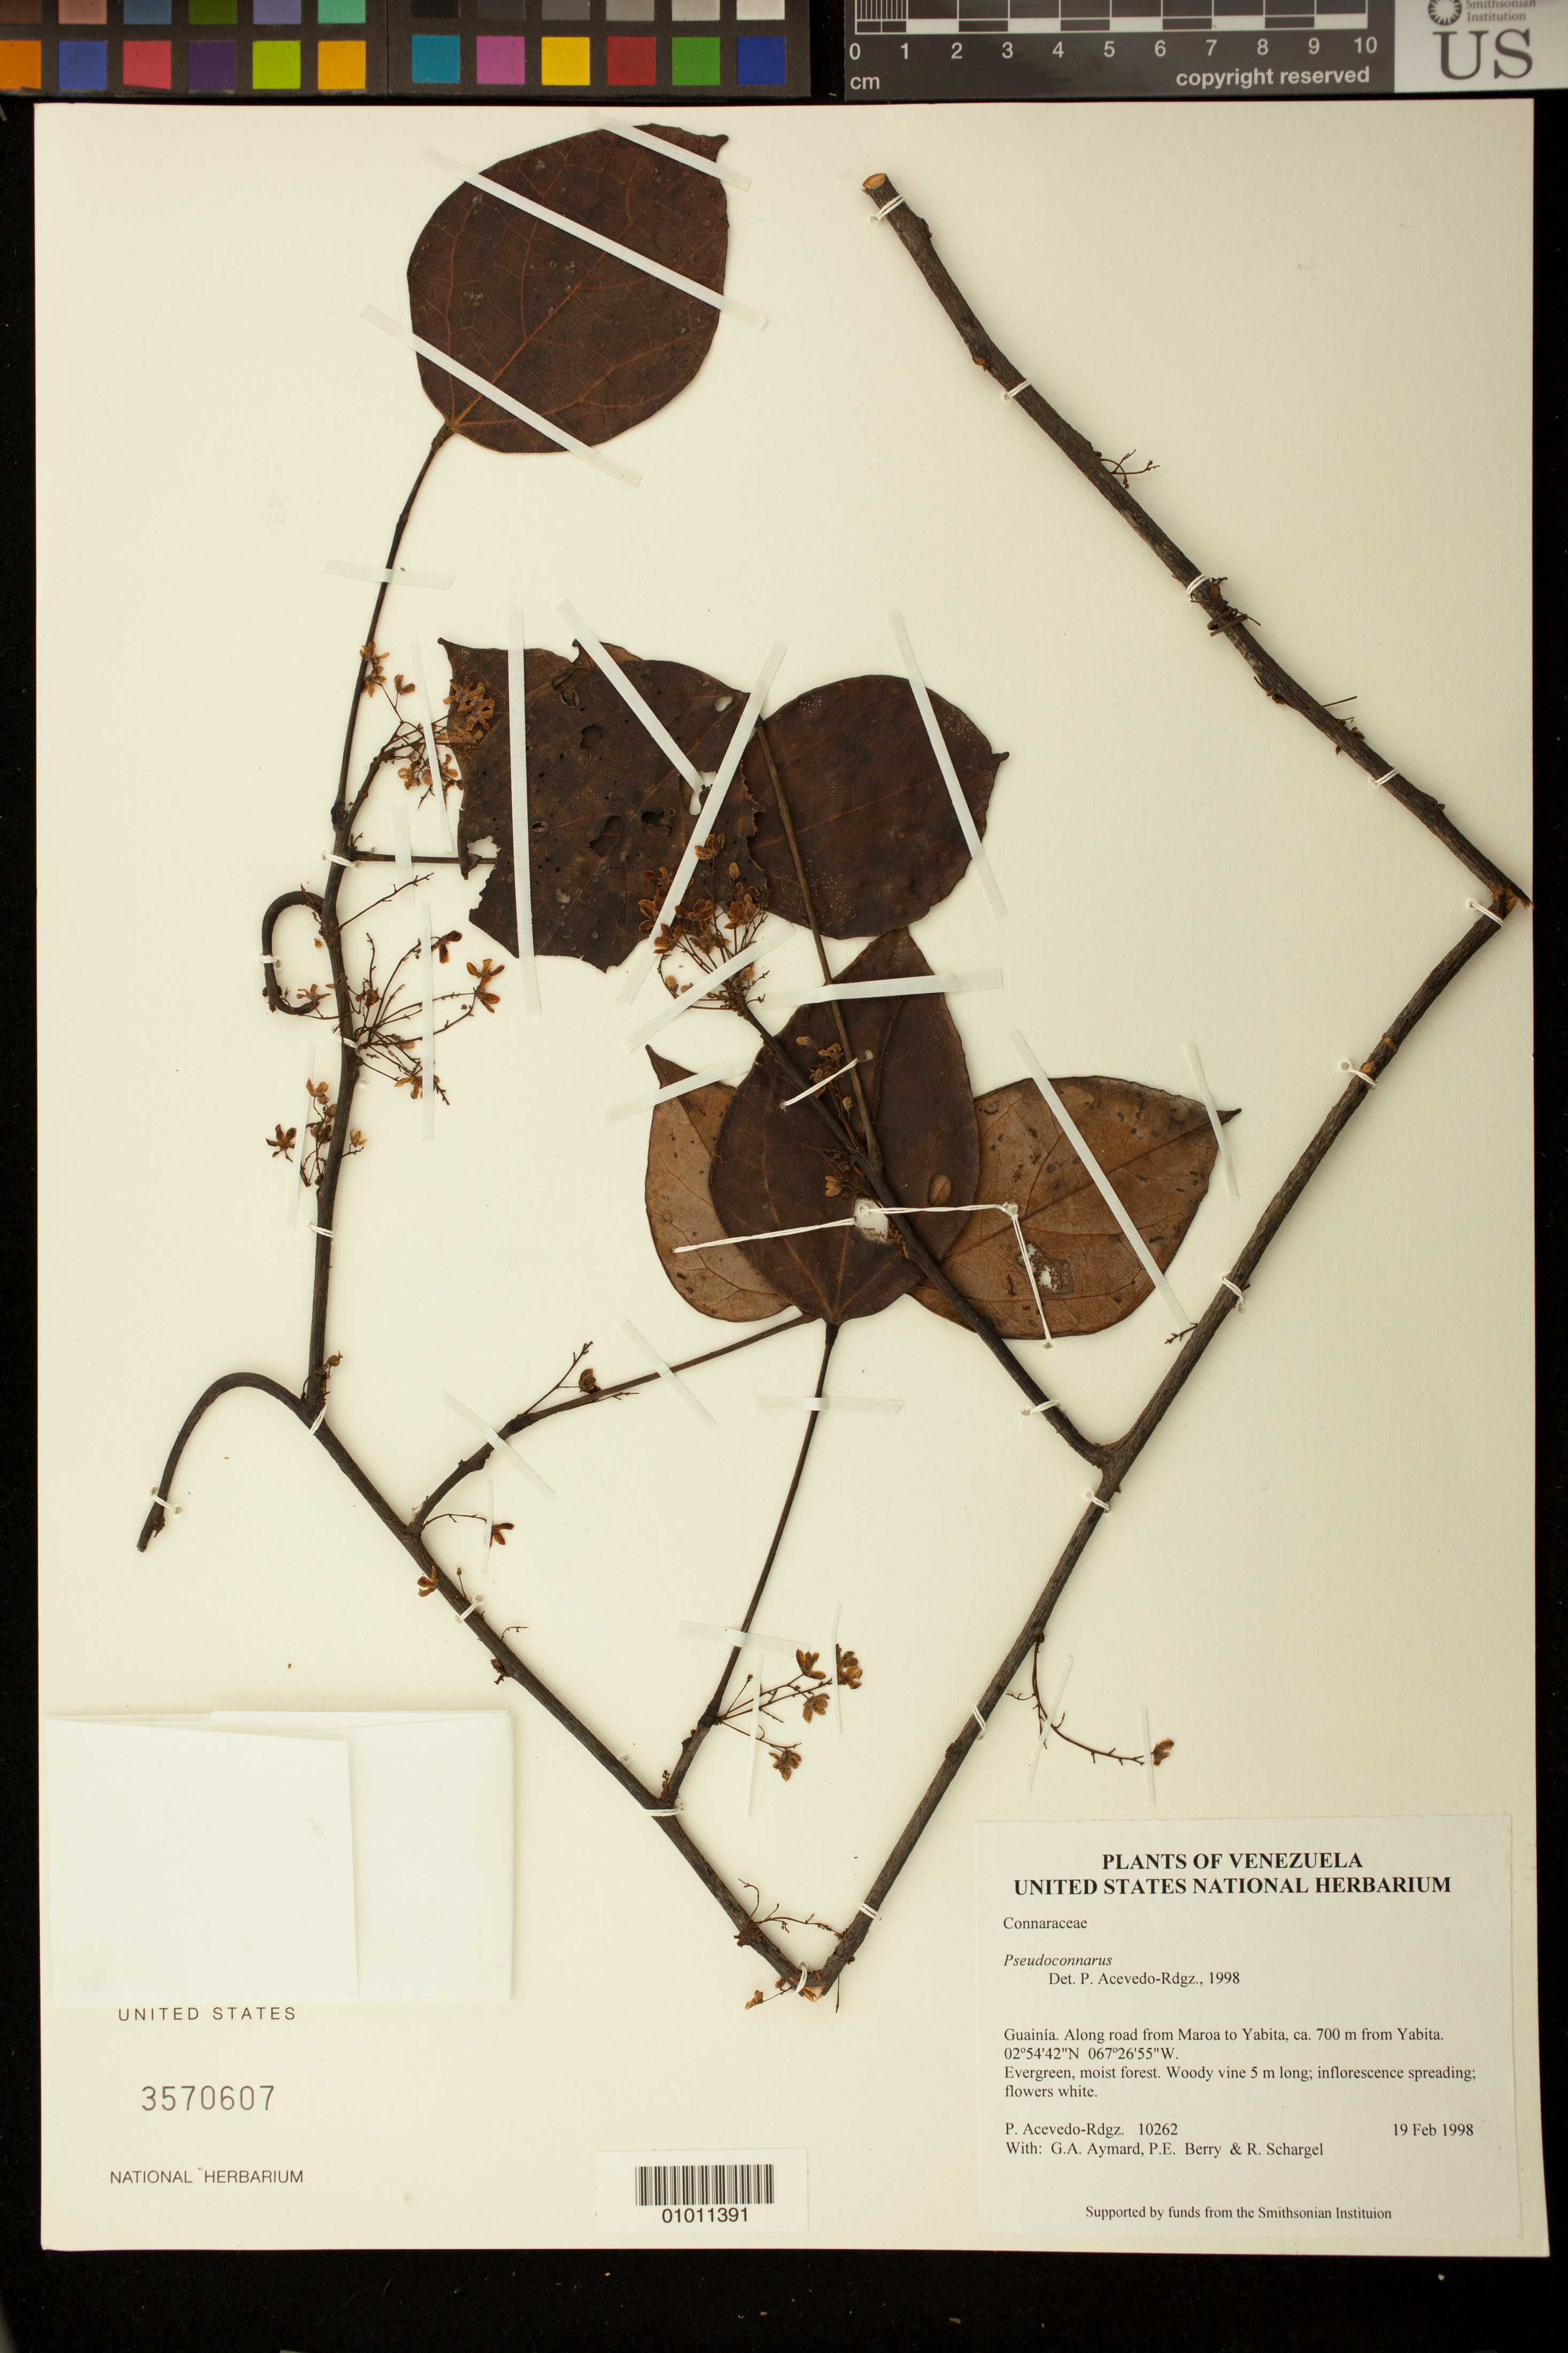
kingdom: Plantae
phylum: Tracheophyta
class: Magnoliopsida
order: Oxalidales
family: Connaraceae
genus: Pseudoconnarus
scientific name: Pseudoconnarus macrophyllus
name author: (Poepp.) Radlk.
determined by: Strong, M. T., (US), Smithsonian Institution - National Museum of Natural History (UNITED STATES)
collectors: P. Acevedo-Rodr., G. A. Aymard, P. E. Berry & R. Schargel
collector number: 10262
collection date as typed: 19 Feb 1998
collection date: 1998-02-19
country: Venezuela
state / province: Amazonas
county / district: Maroa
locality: Along road from Maroa to Yabita, ca. 700 m from Yabita.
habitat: Evergreen, moist forest.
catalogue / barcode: US 3570607